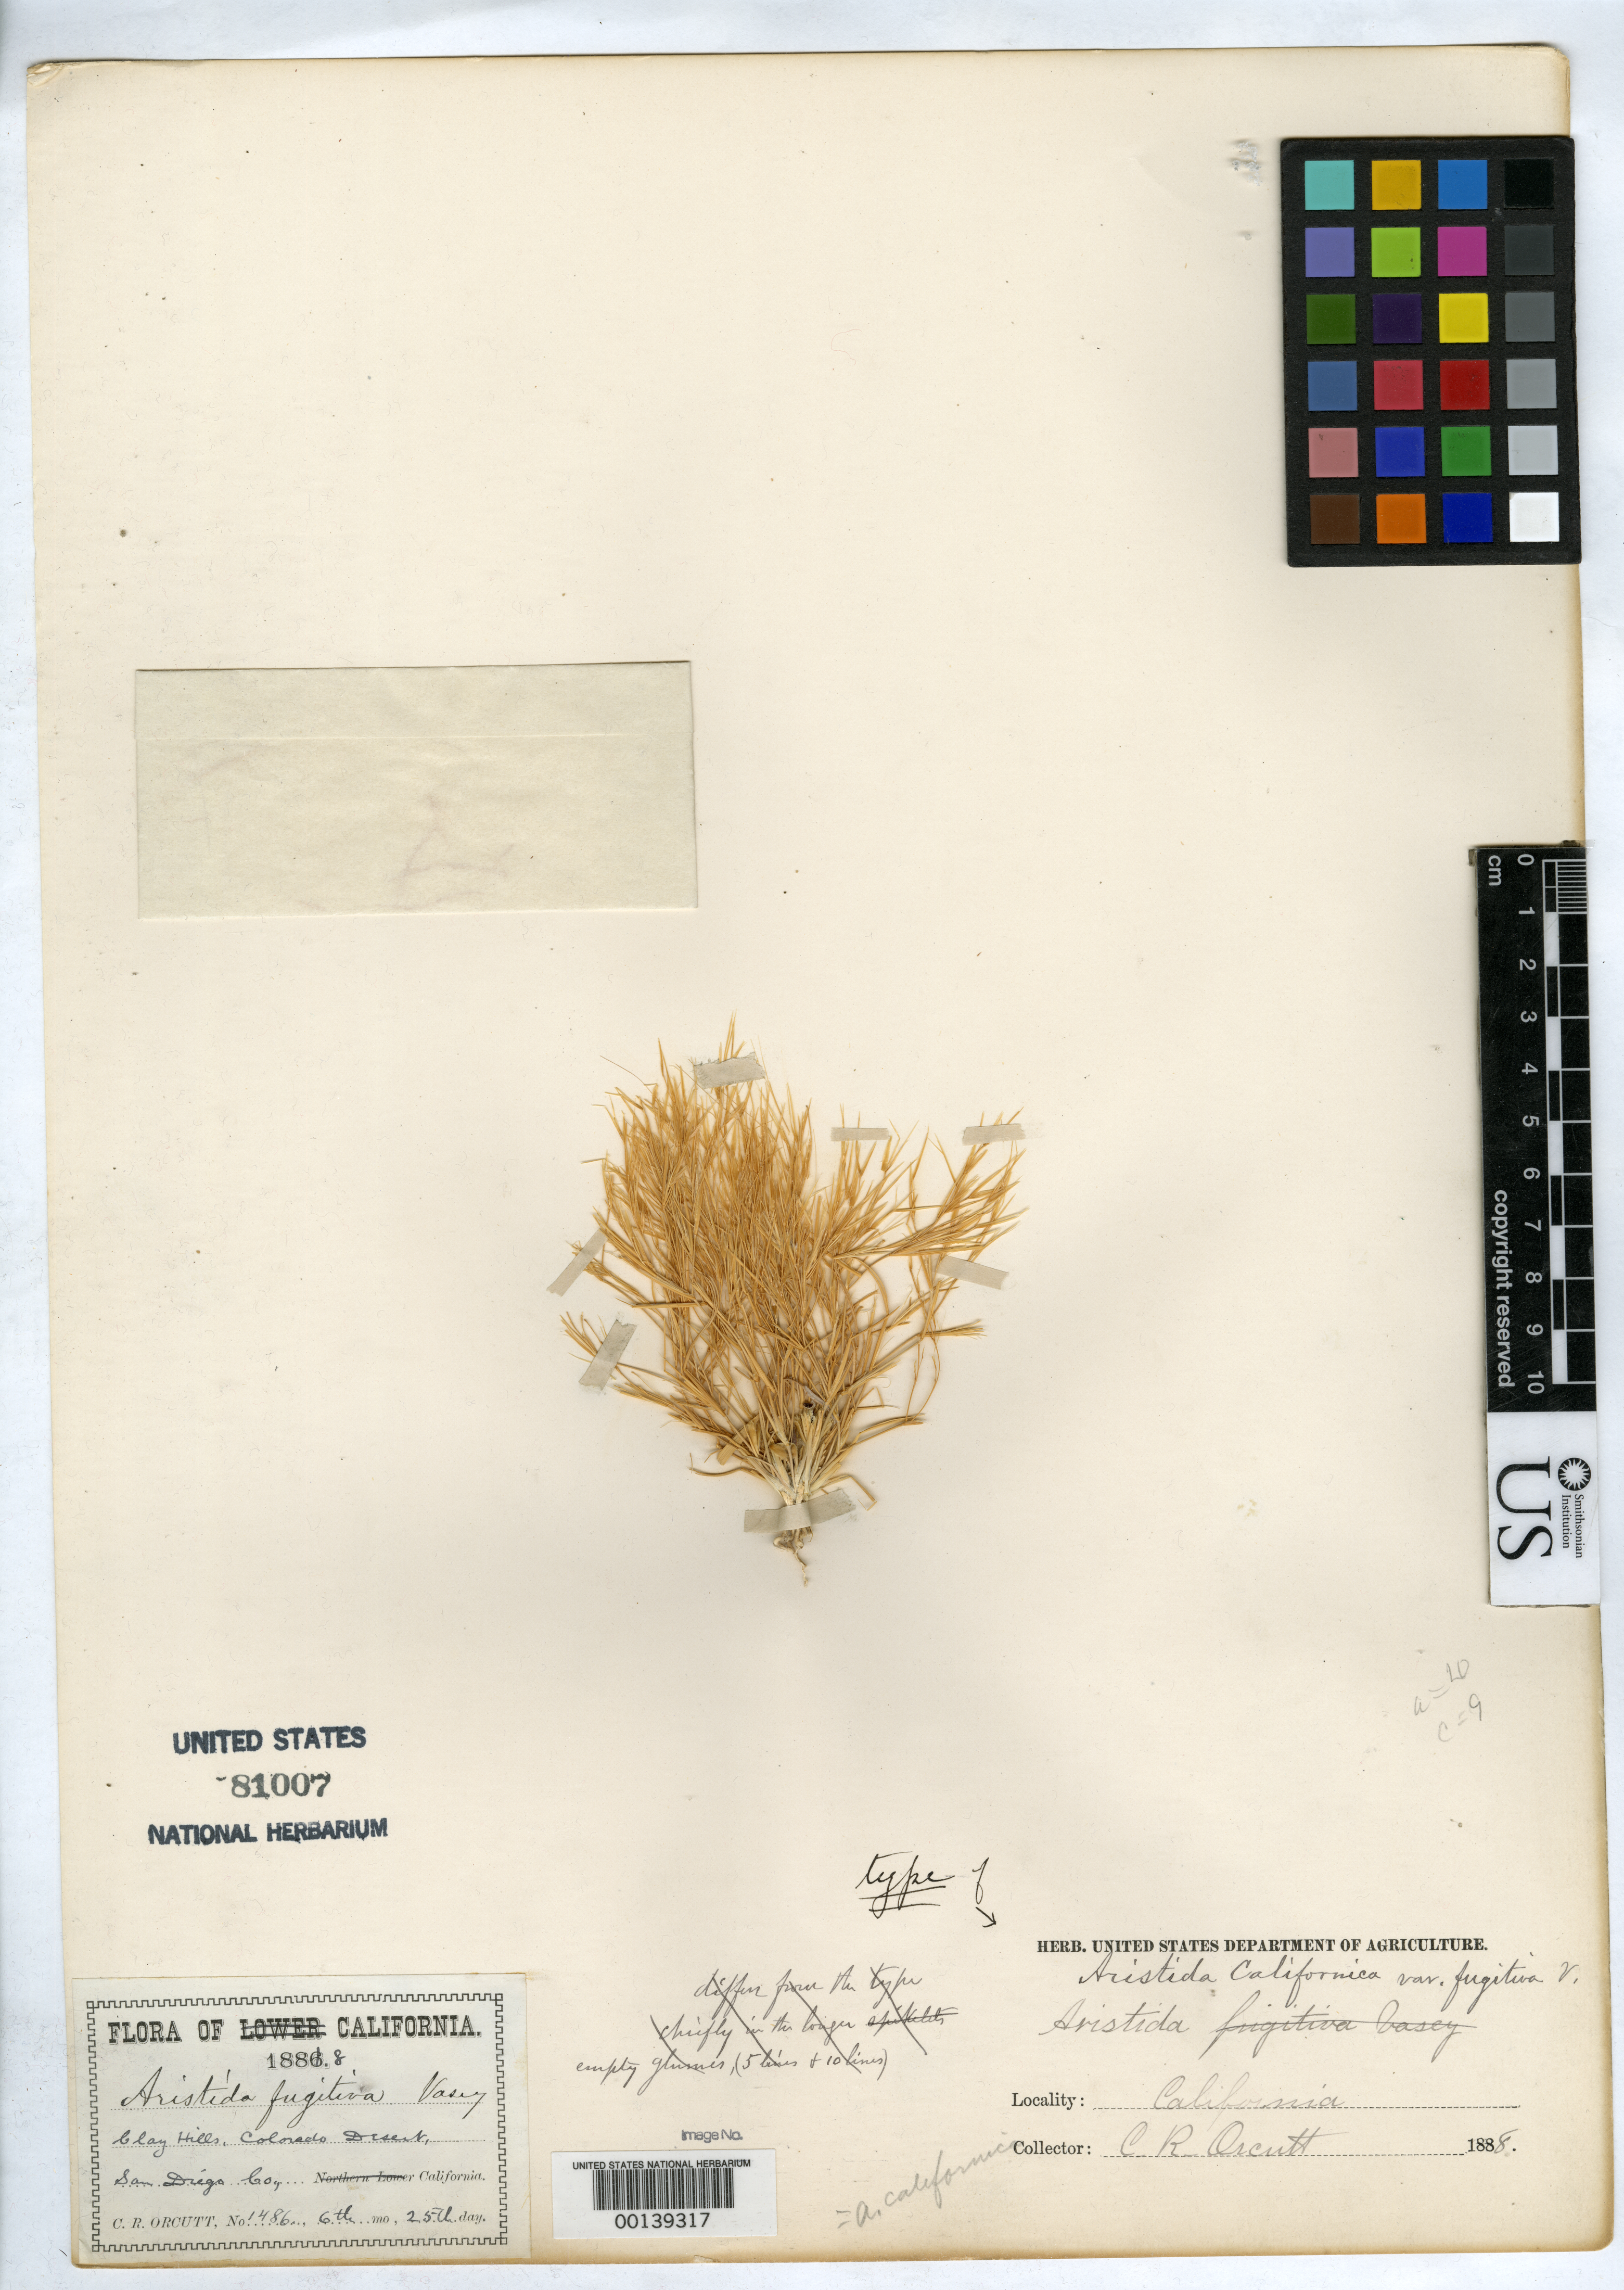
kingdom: Plantae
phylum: Tracheophyta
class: Liliopsida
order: Poales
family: Poaceae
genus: Aristida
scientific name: Aristida californica var. fugitiva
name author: Vasey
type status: Type Collection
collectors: C. R. Orcutt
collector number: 1486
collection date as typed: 25 Jun 1888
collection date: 1888-06-25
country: United States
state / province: California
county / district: San Diego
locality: Colorado Desert.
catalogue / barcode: US 81007